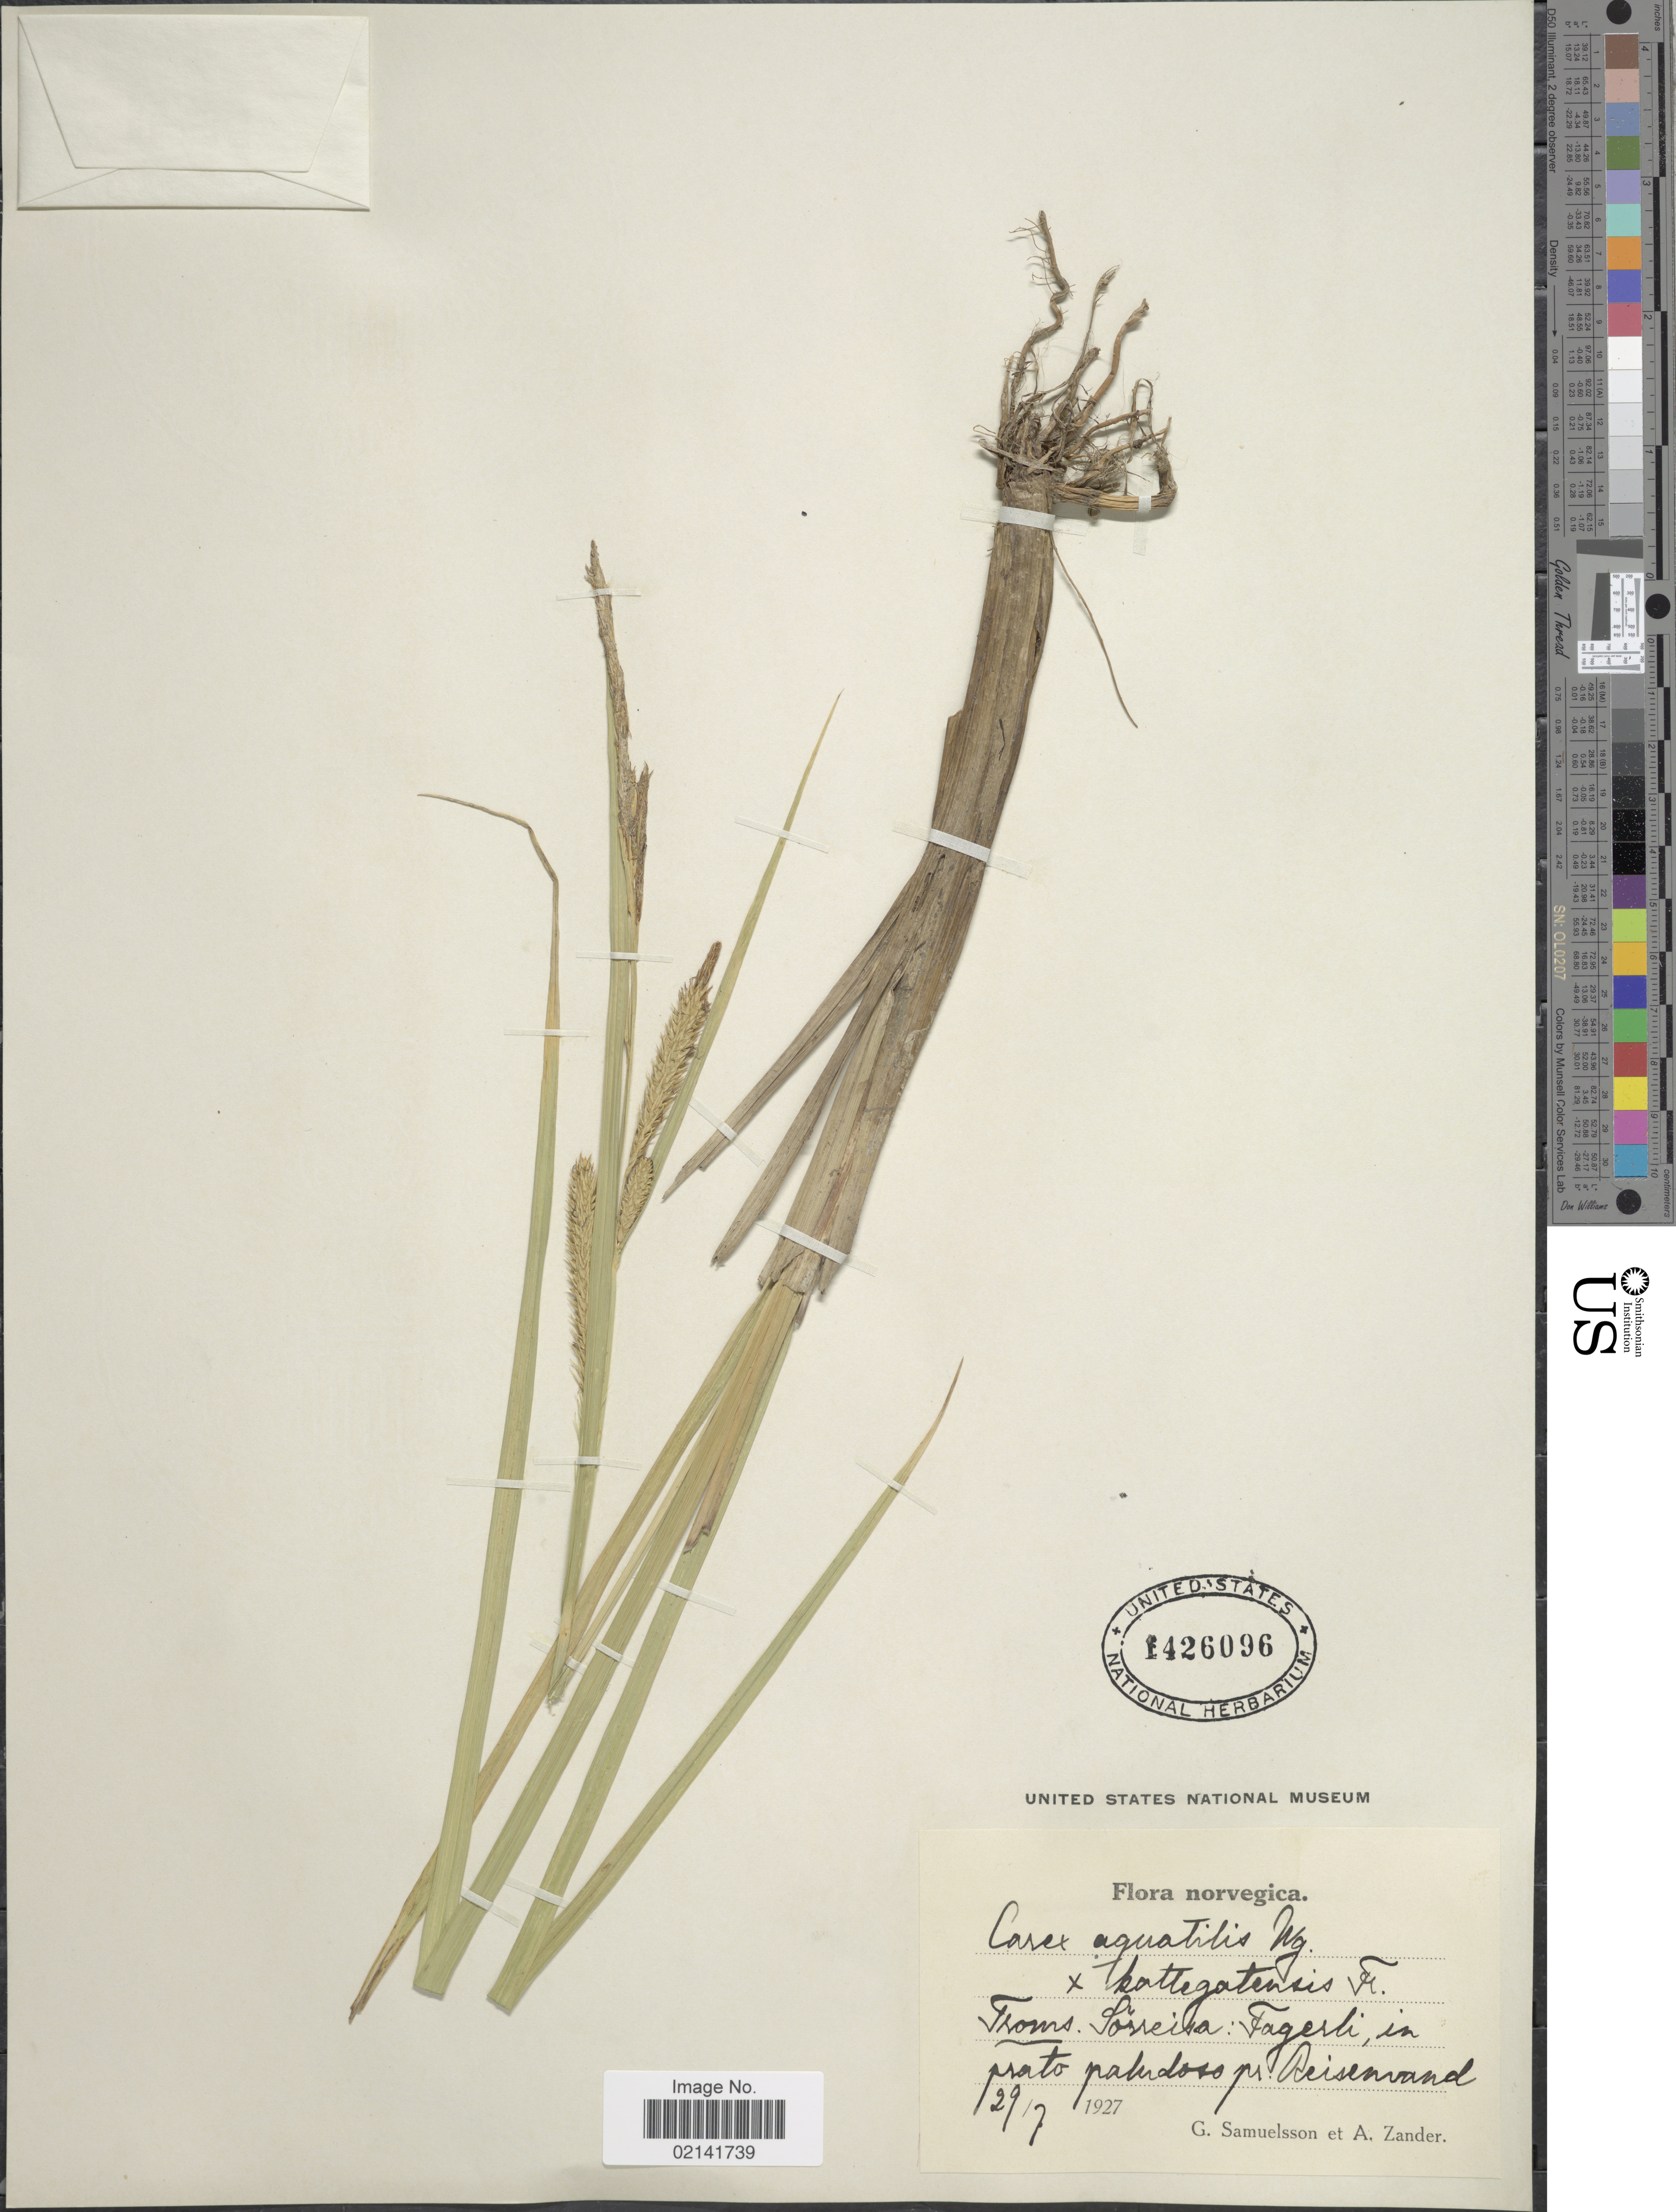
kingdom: Plantae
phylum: Tracheophyta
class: Liliopsida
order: Poales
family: Cyperaceae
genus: Carex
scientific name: Carex aquatilis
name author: Wahlenb.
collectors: G. Samuelsson & A. Zander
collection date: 1927-07-29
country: Norway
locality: Troms Sorreisa: Fagerli in prato paludoso pr. Reisenvand.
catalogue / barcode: US 1426096